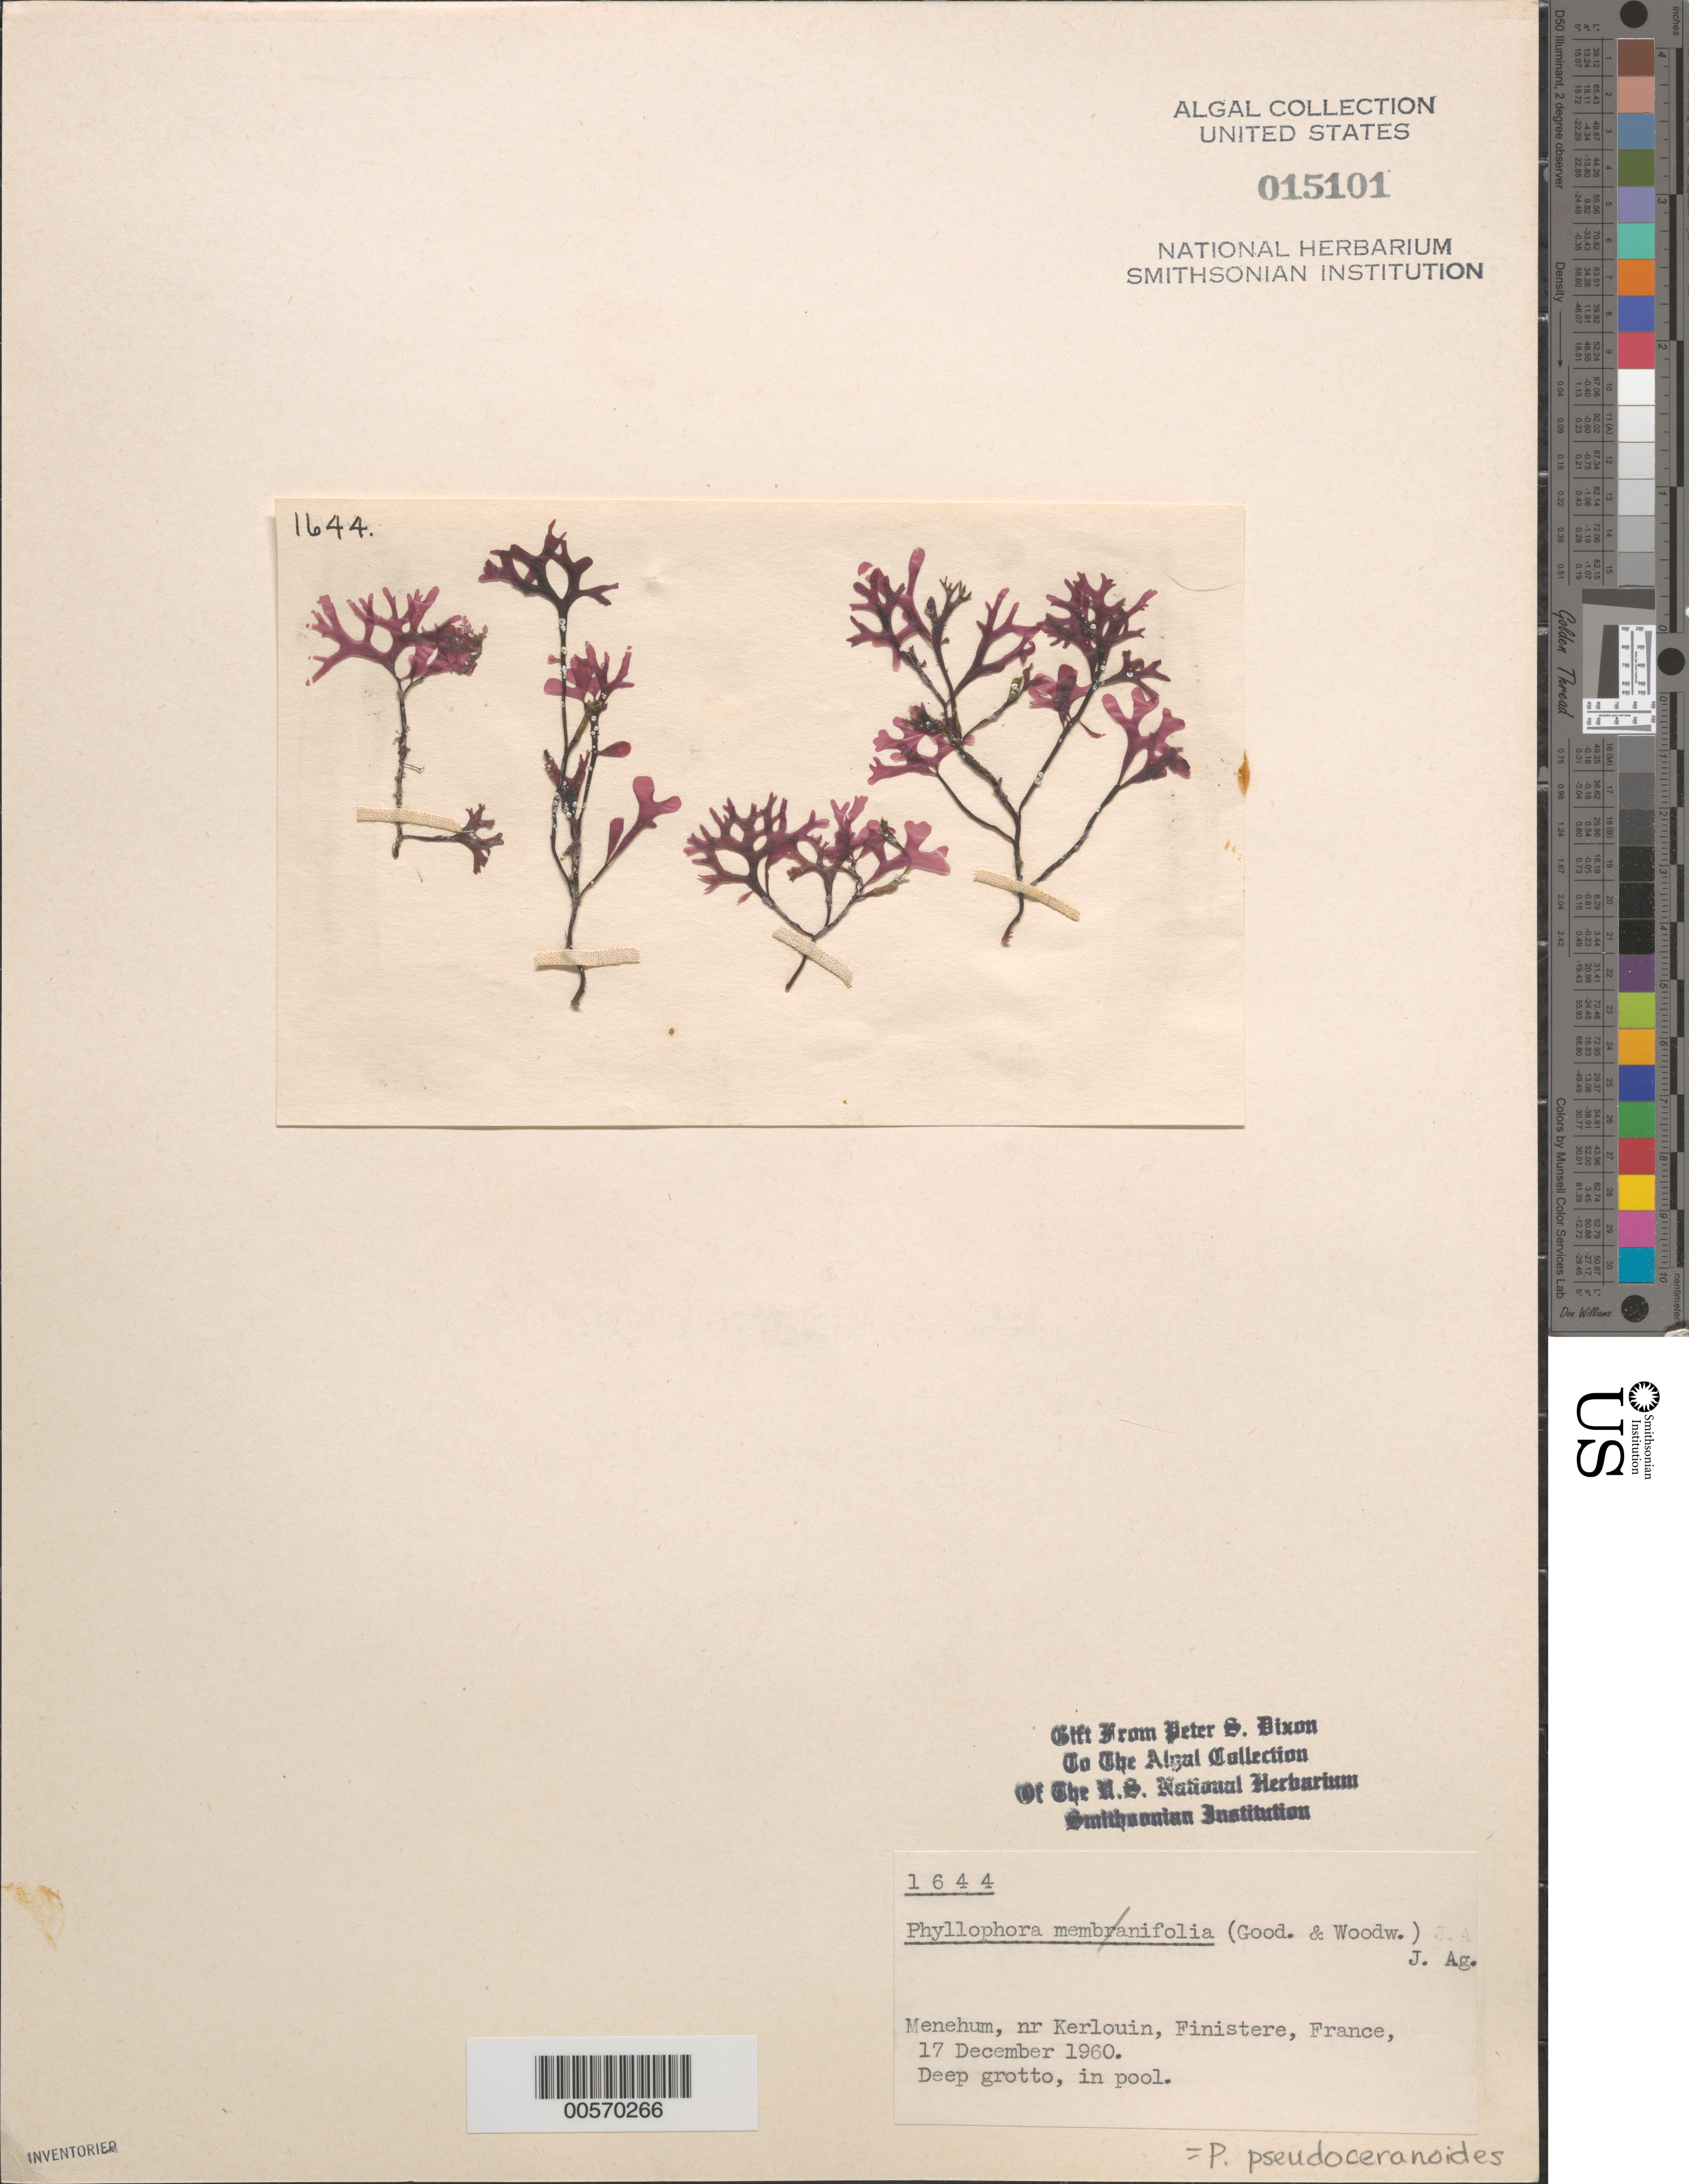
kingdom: Plantae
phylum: Rhodophyta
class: Florideophyceae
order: Gigartinales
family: Phyllophoraceae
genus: Phyllophora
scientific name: Phyllophora pseudoceranoides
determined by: Dixon, P. S.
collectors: P. S. Dixon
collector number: PSD 1644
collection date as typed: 17 Dec 1960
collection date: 1960-12-17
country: France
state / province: Bretagne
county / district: Finistère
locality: Menehum, near Kerlouin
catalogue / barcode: US 15101